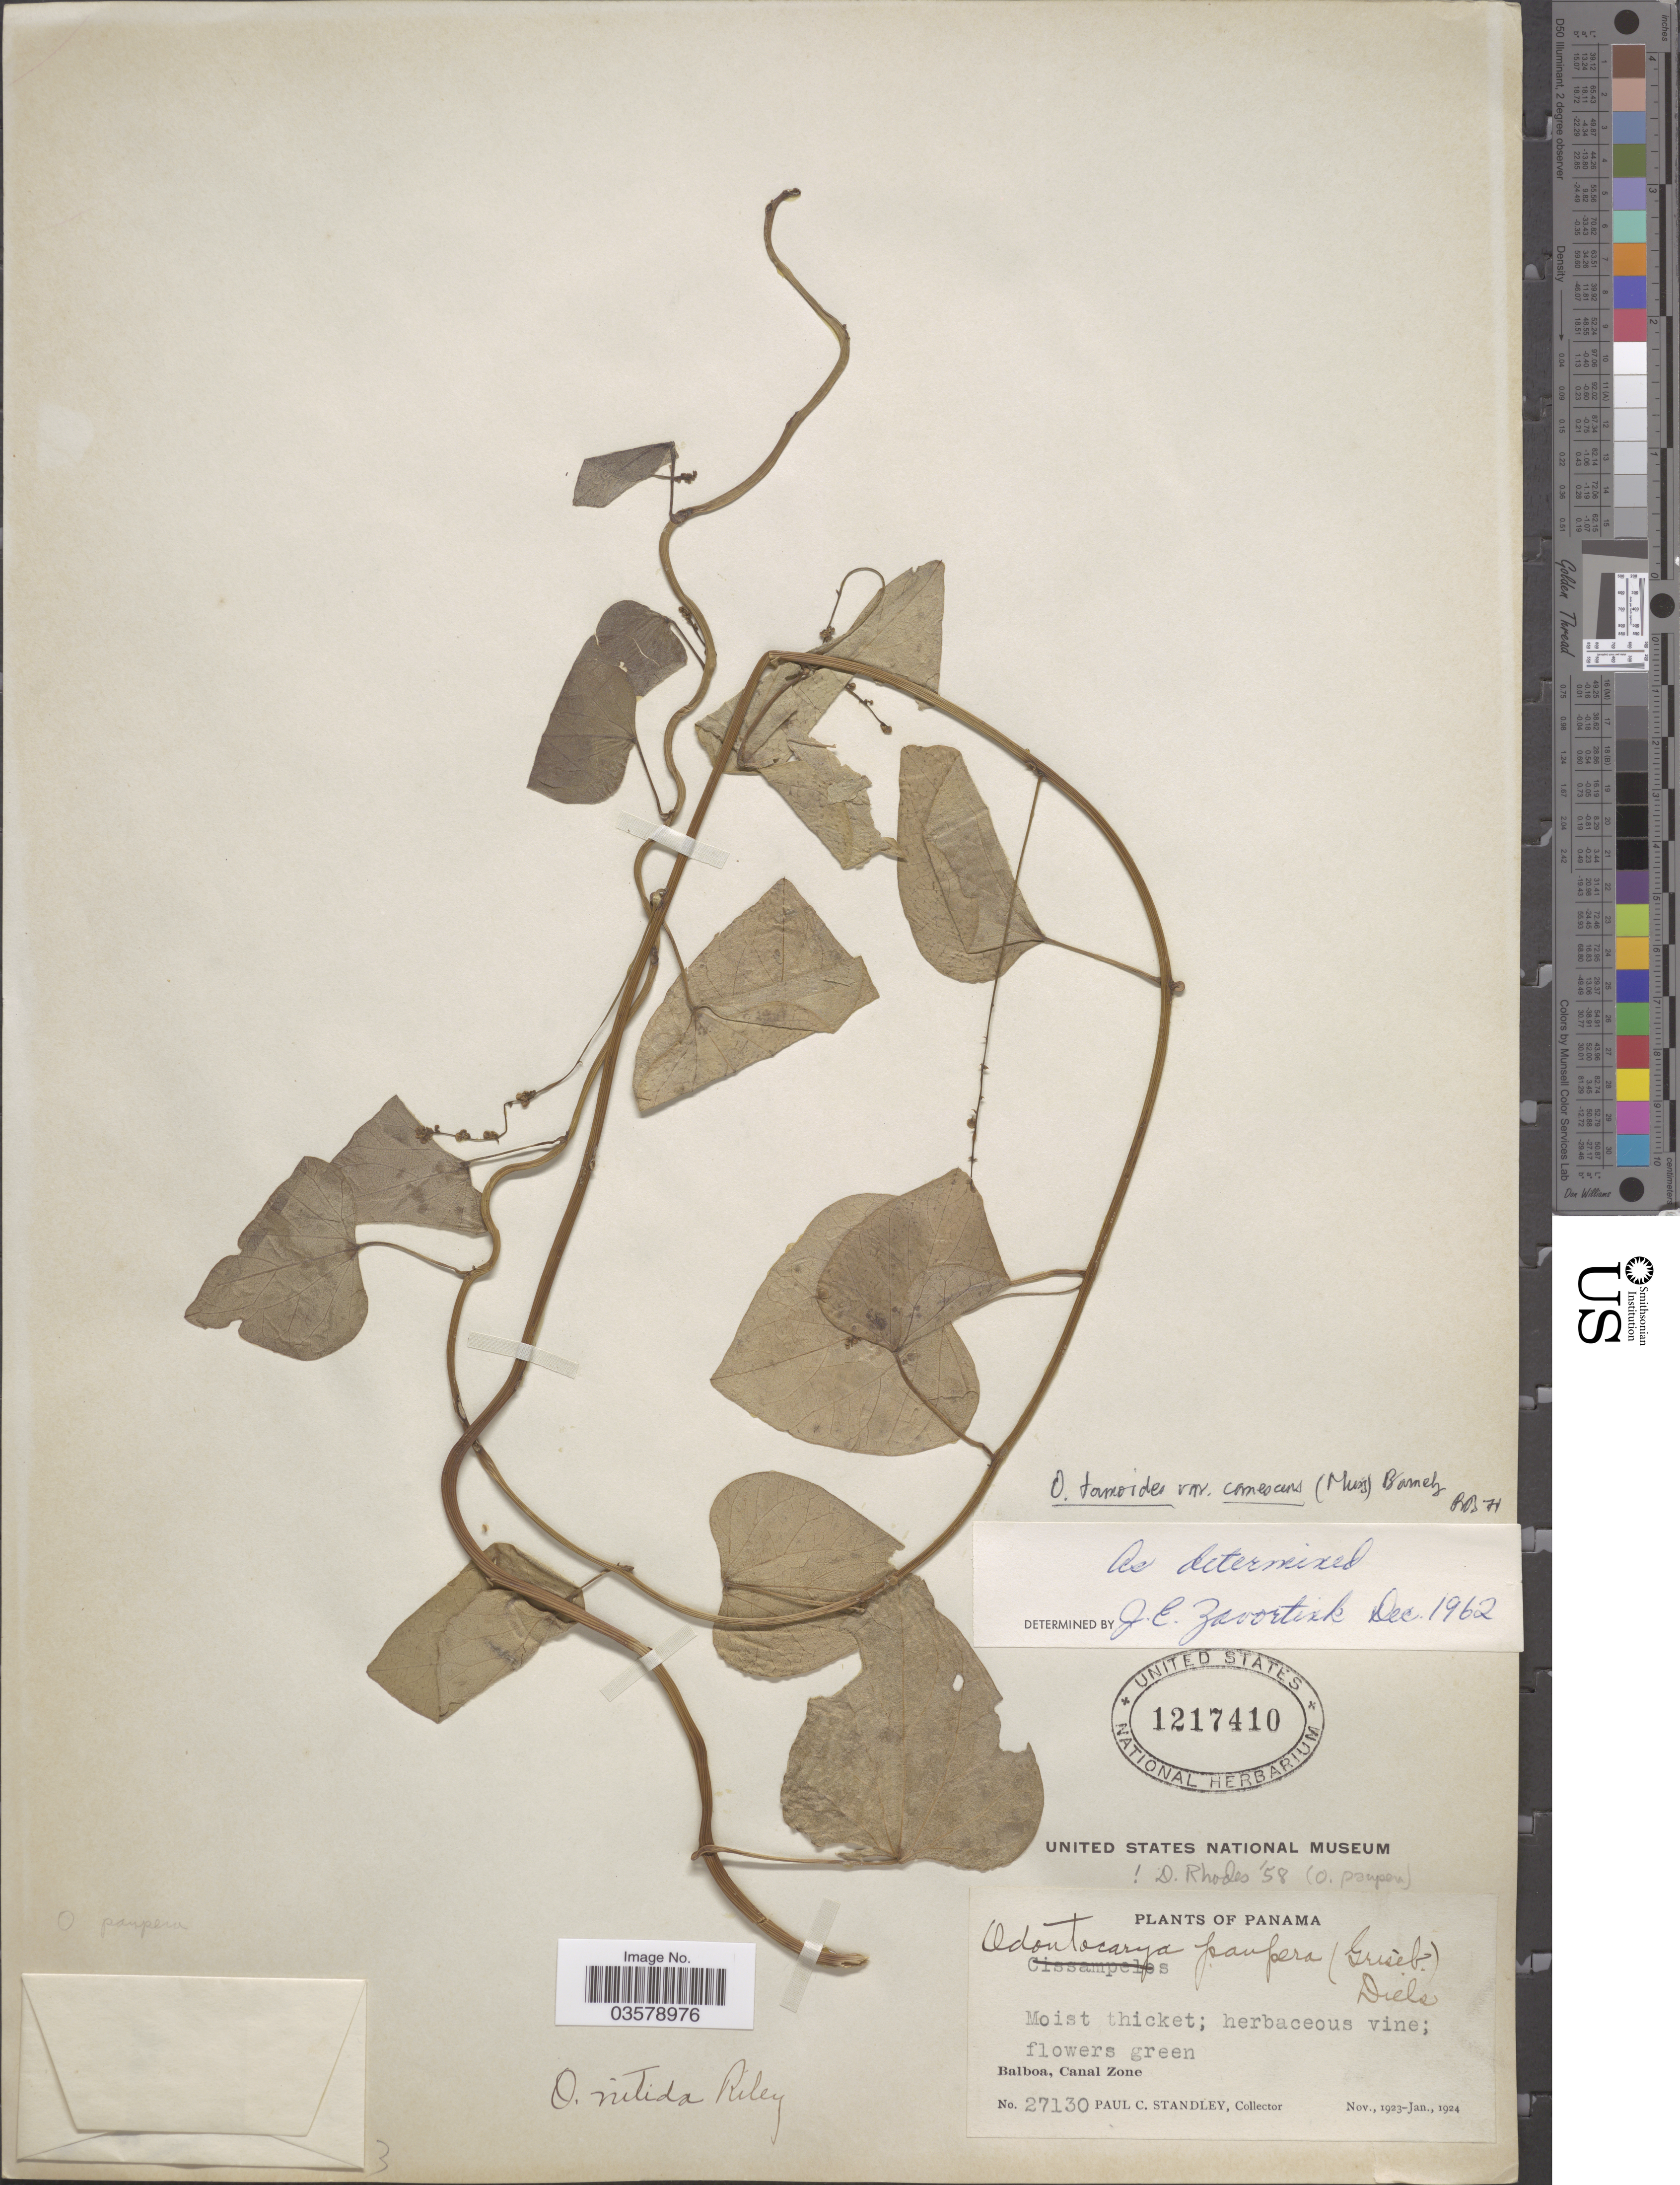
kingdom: Plantae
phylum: Tracheophyta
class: Magnoliopsida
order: Ranunculales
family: Menispermaceae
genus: Odontocarya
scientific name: Odontocarya tamoides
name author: (DC.) Miers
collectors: P. C. Standley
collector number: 27130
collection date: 1923-11/1924-01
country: Panama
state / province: Colón / Panamá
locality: Balboa, Canal Zone.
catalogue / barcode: US 1217410